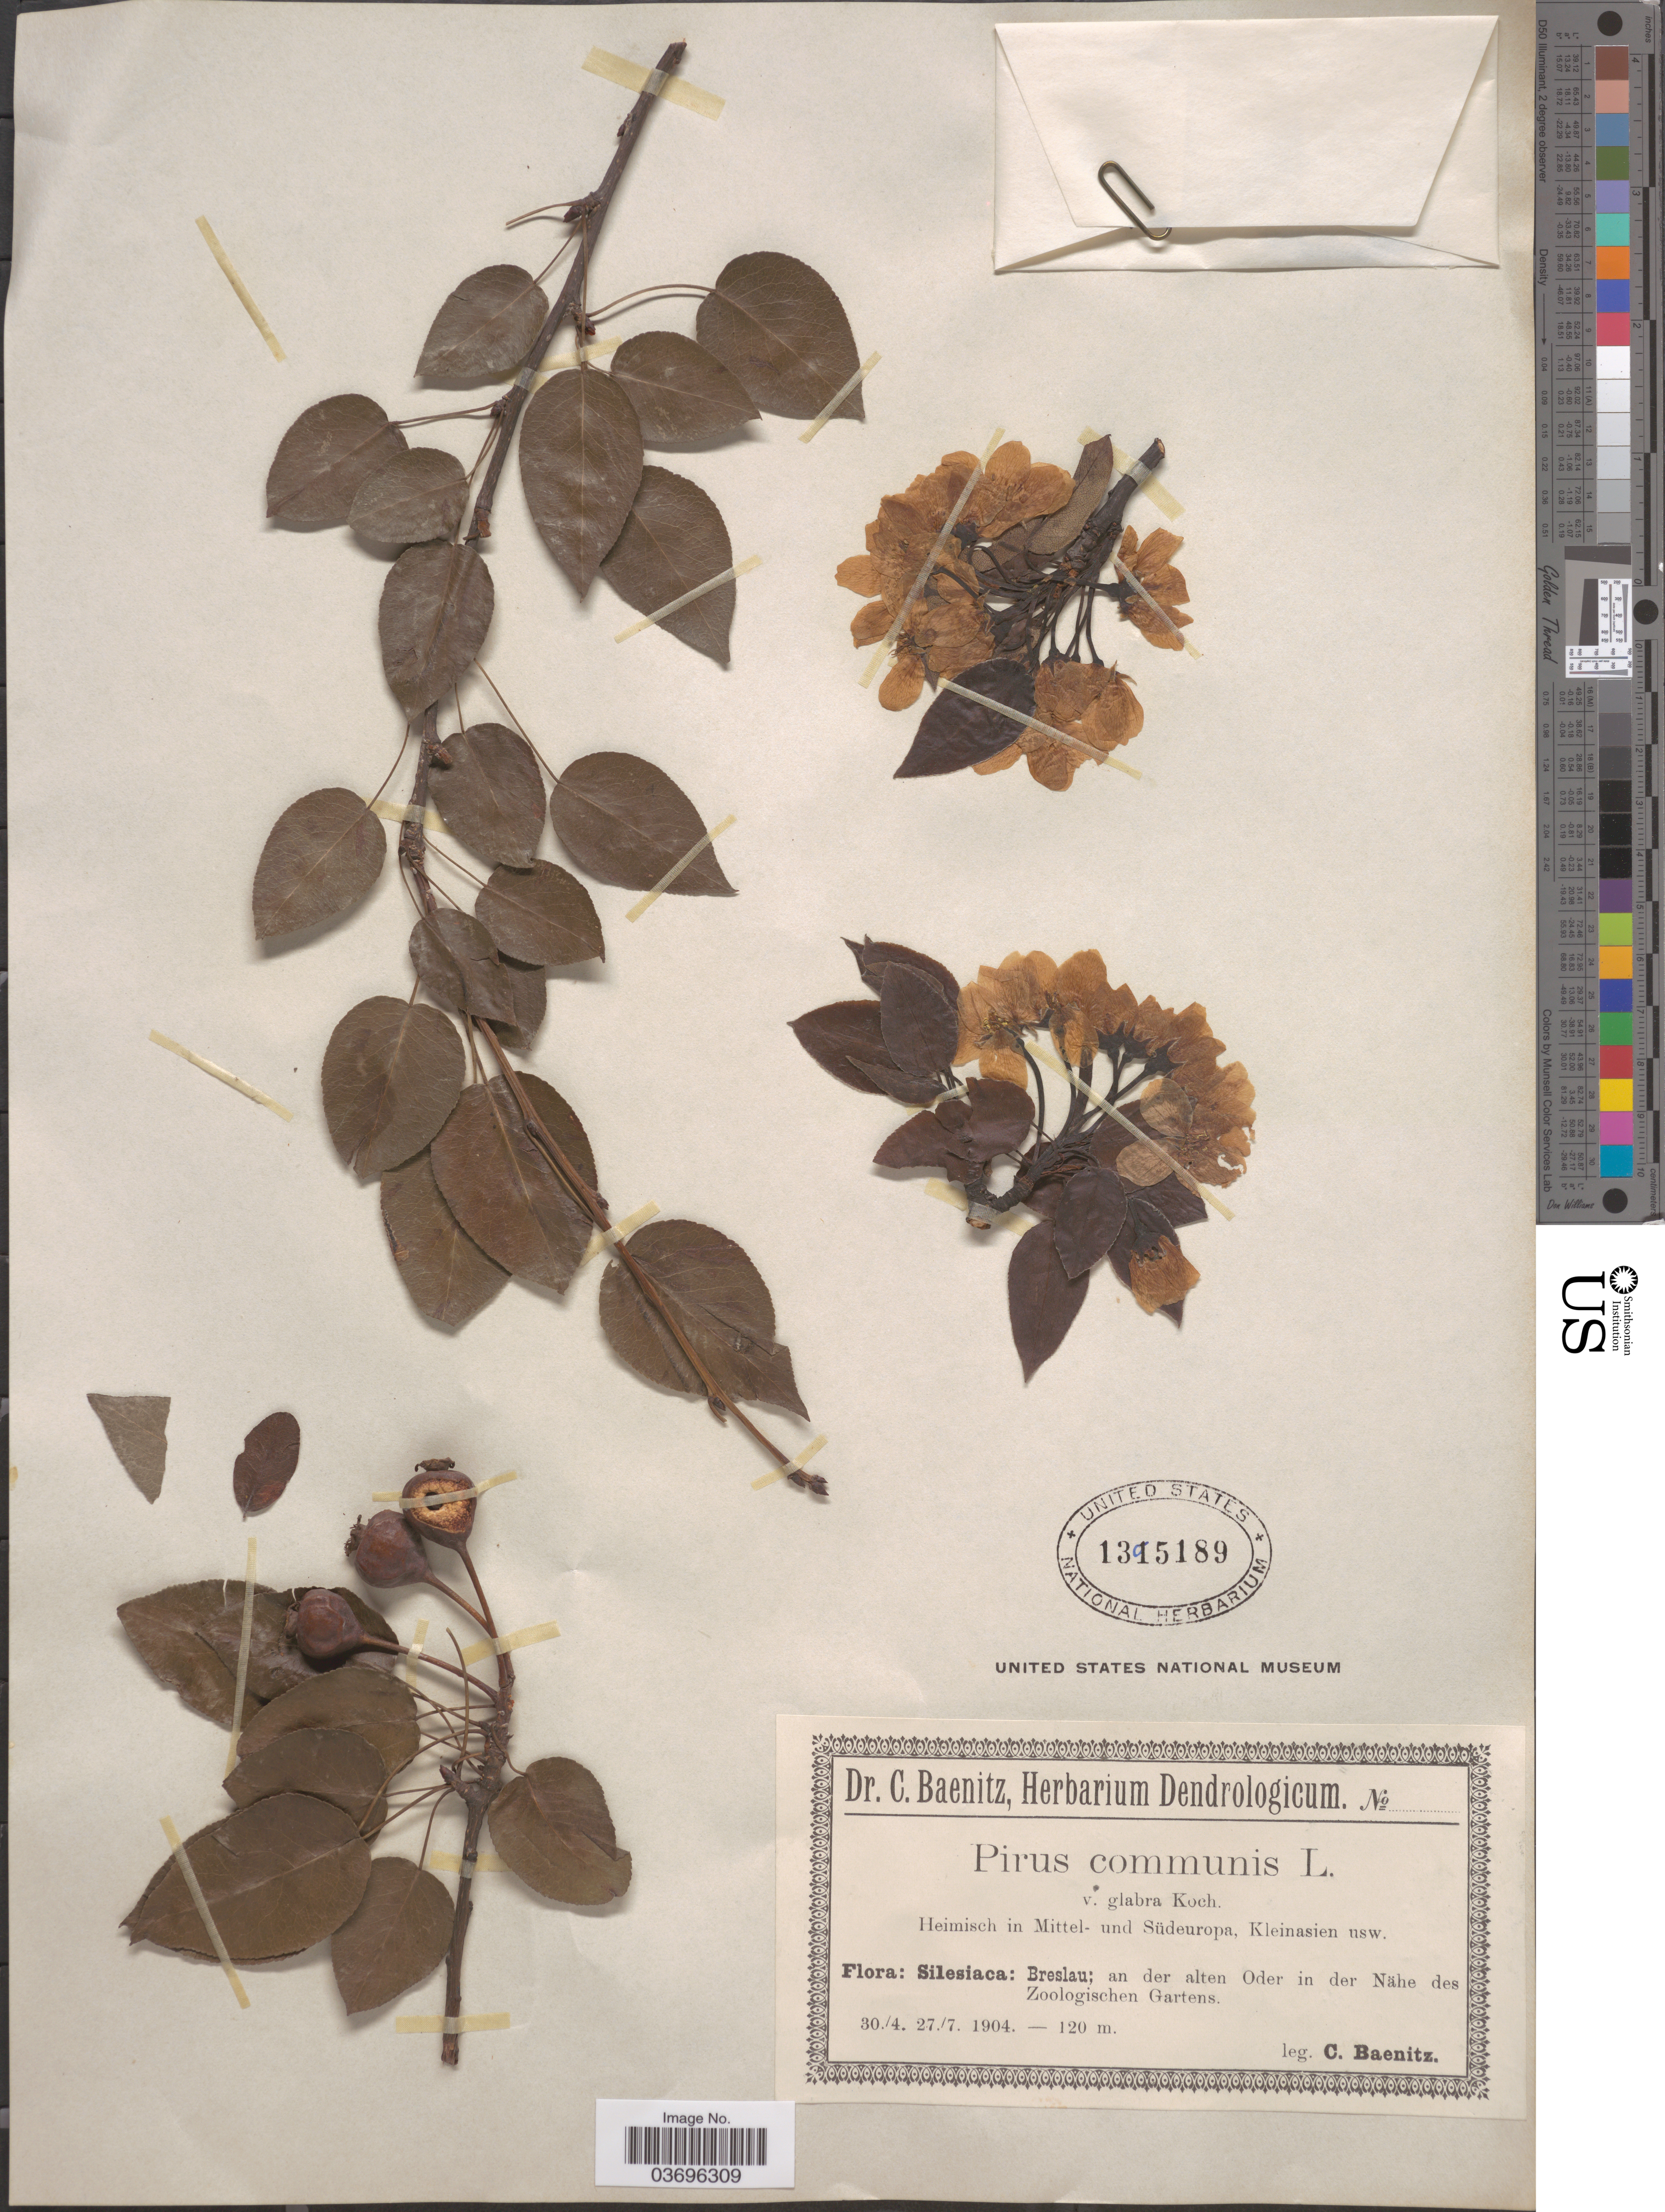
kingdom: Plantae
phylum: Tracheophyta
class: Magnoliopsida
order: Rosales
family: Rosaceae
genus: Pyrus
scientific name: Pyrus communis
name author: L.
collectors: C. G. Baenitz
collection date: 1904-04-30/1904-07-27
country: Poland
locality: Silesiaca: Breslau; an der alten Oder in der Nähe des Zoologischen Gartens.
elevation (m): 120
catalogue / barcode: US 1395189